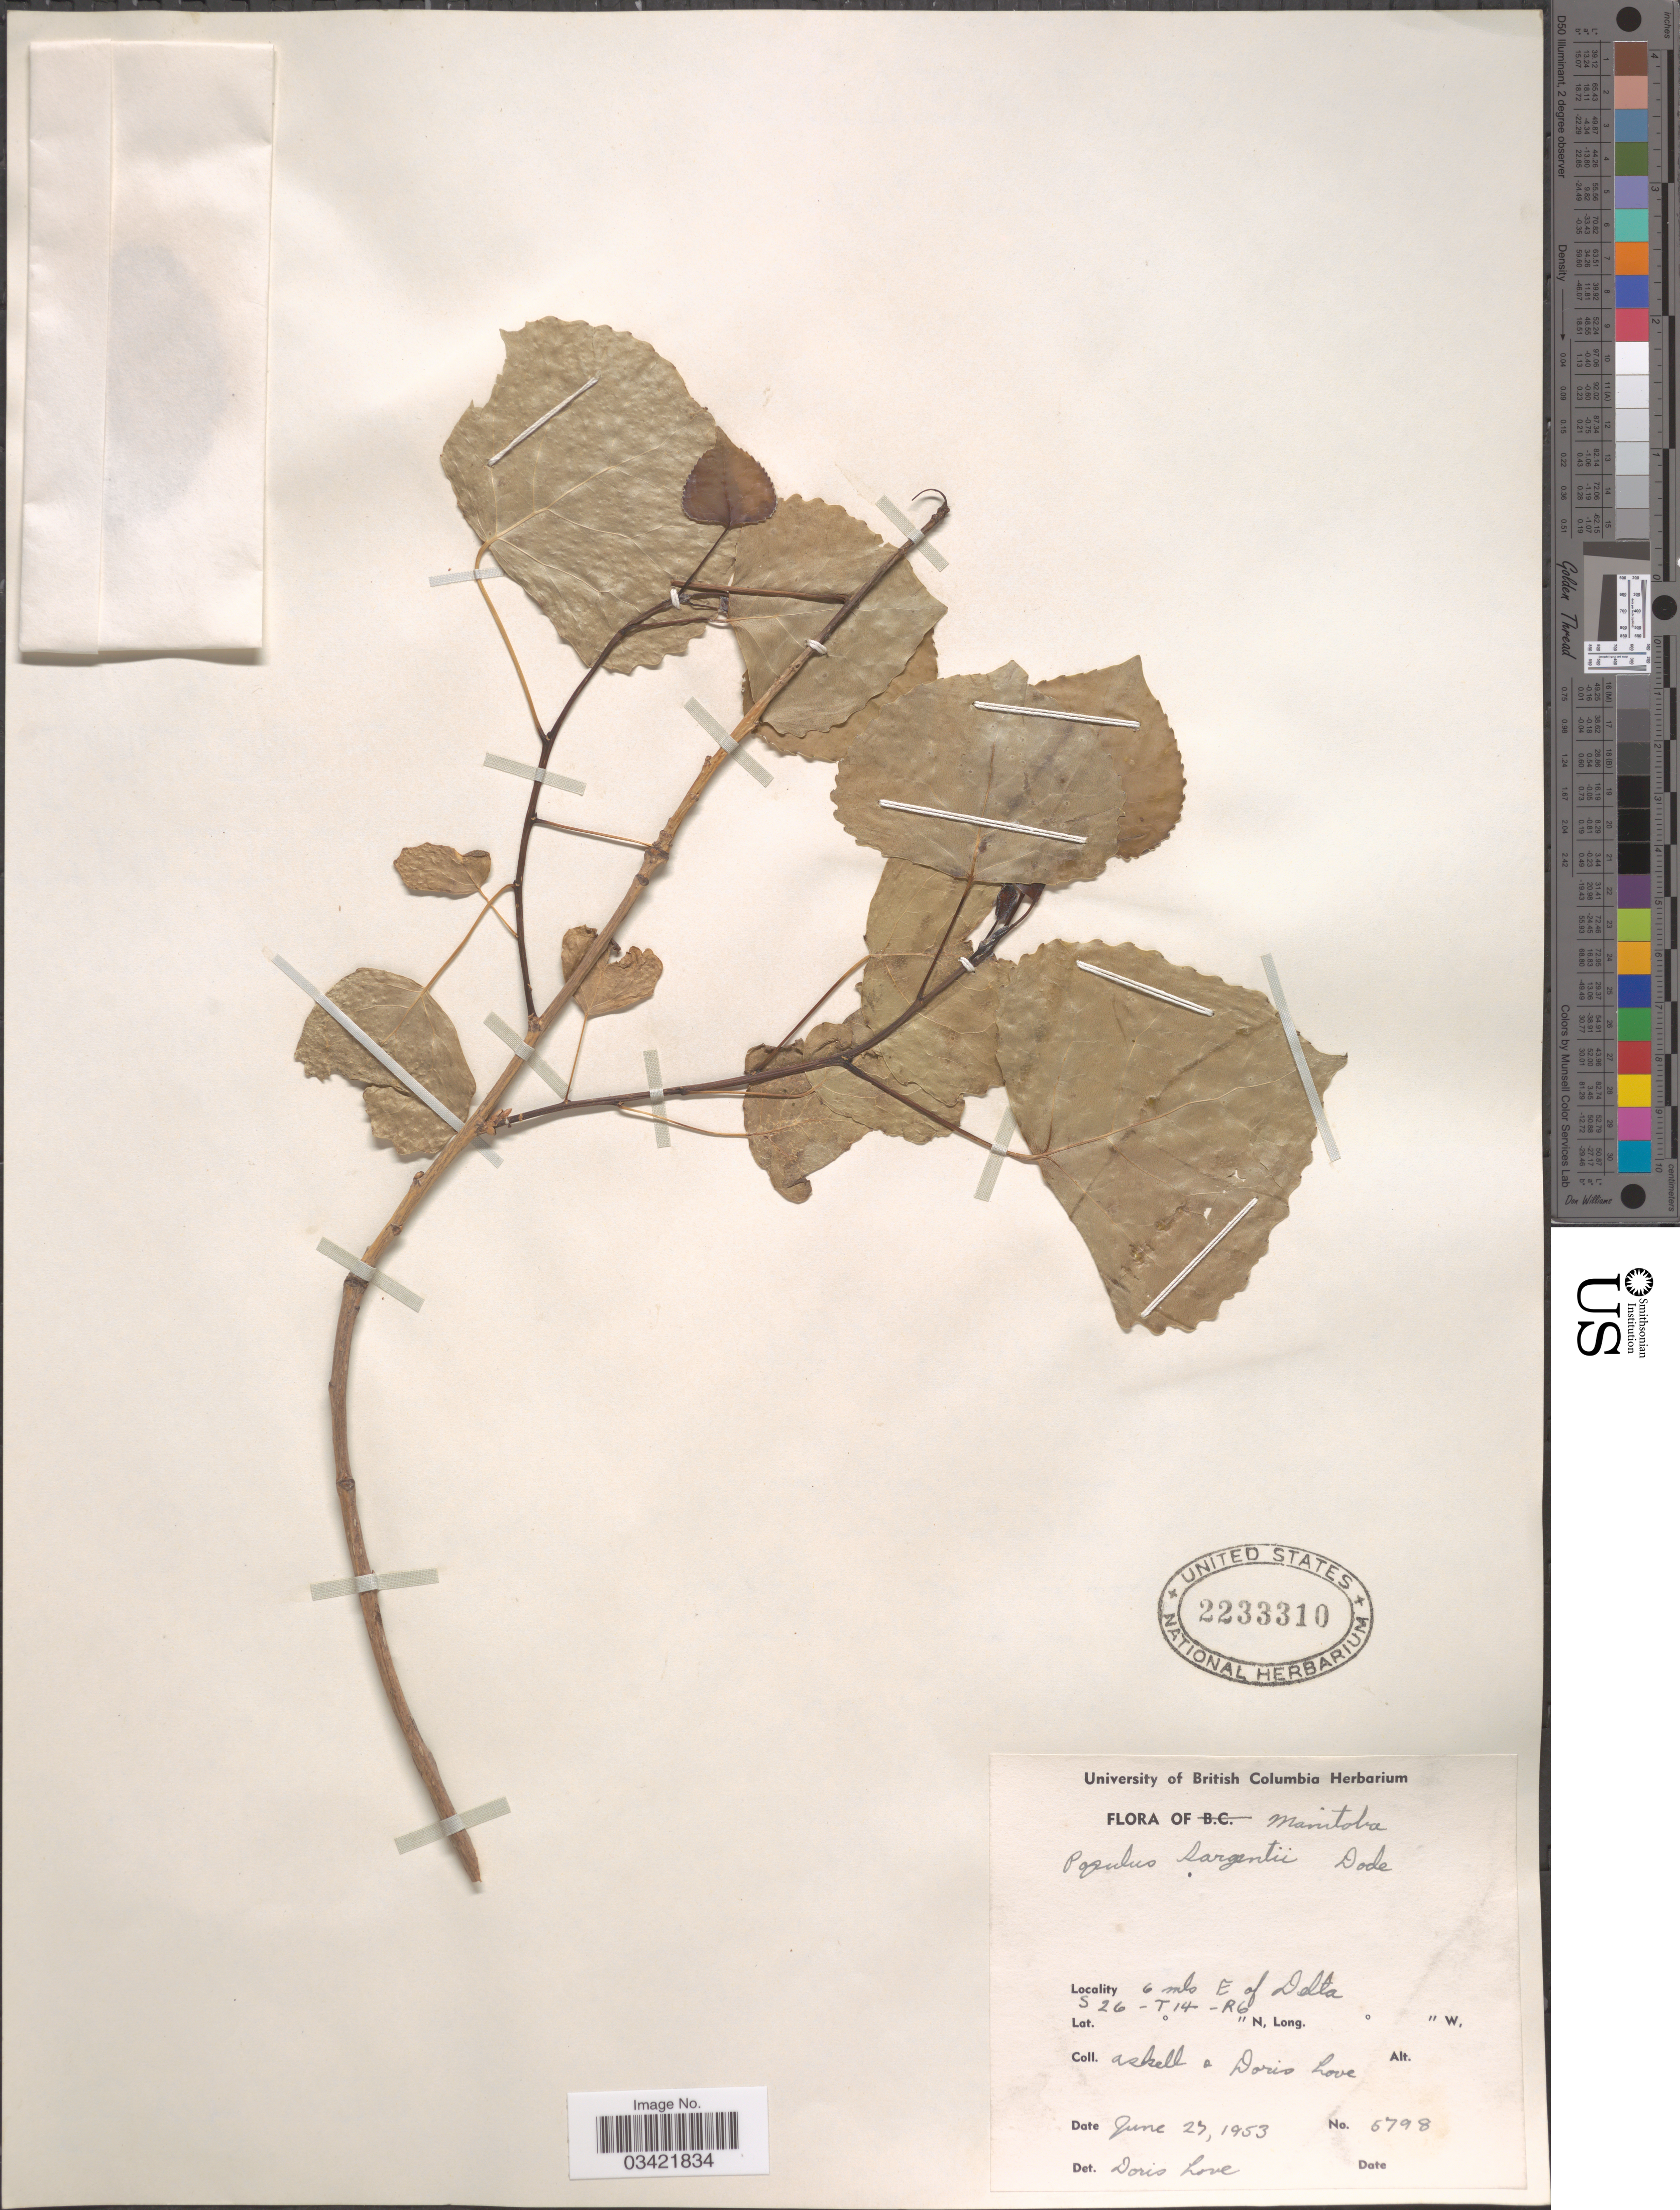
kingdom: Plantae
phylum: Tracheophyta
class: Magnoliopsida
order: Malpighiales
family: Salicaceae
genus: Populus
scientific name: Populus deltoides subsp. monilifera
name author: (Aiton) Eckenw.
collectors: Á. Löve & D. Löve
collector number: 5798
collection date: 1953-06-27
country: Canada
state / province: Manitoba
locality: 6 mls E of Delta. S 26 - T 14 - R 6.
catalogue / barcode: US 2233310